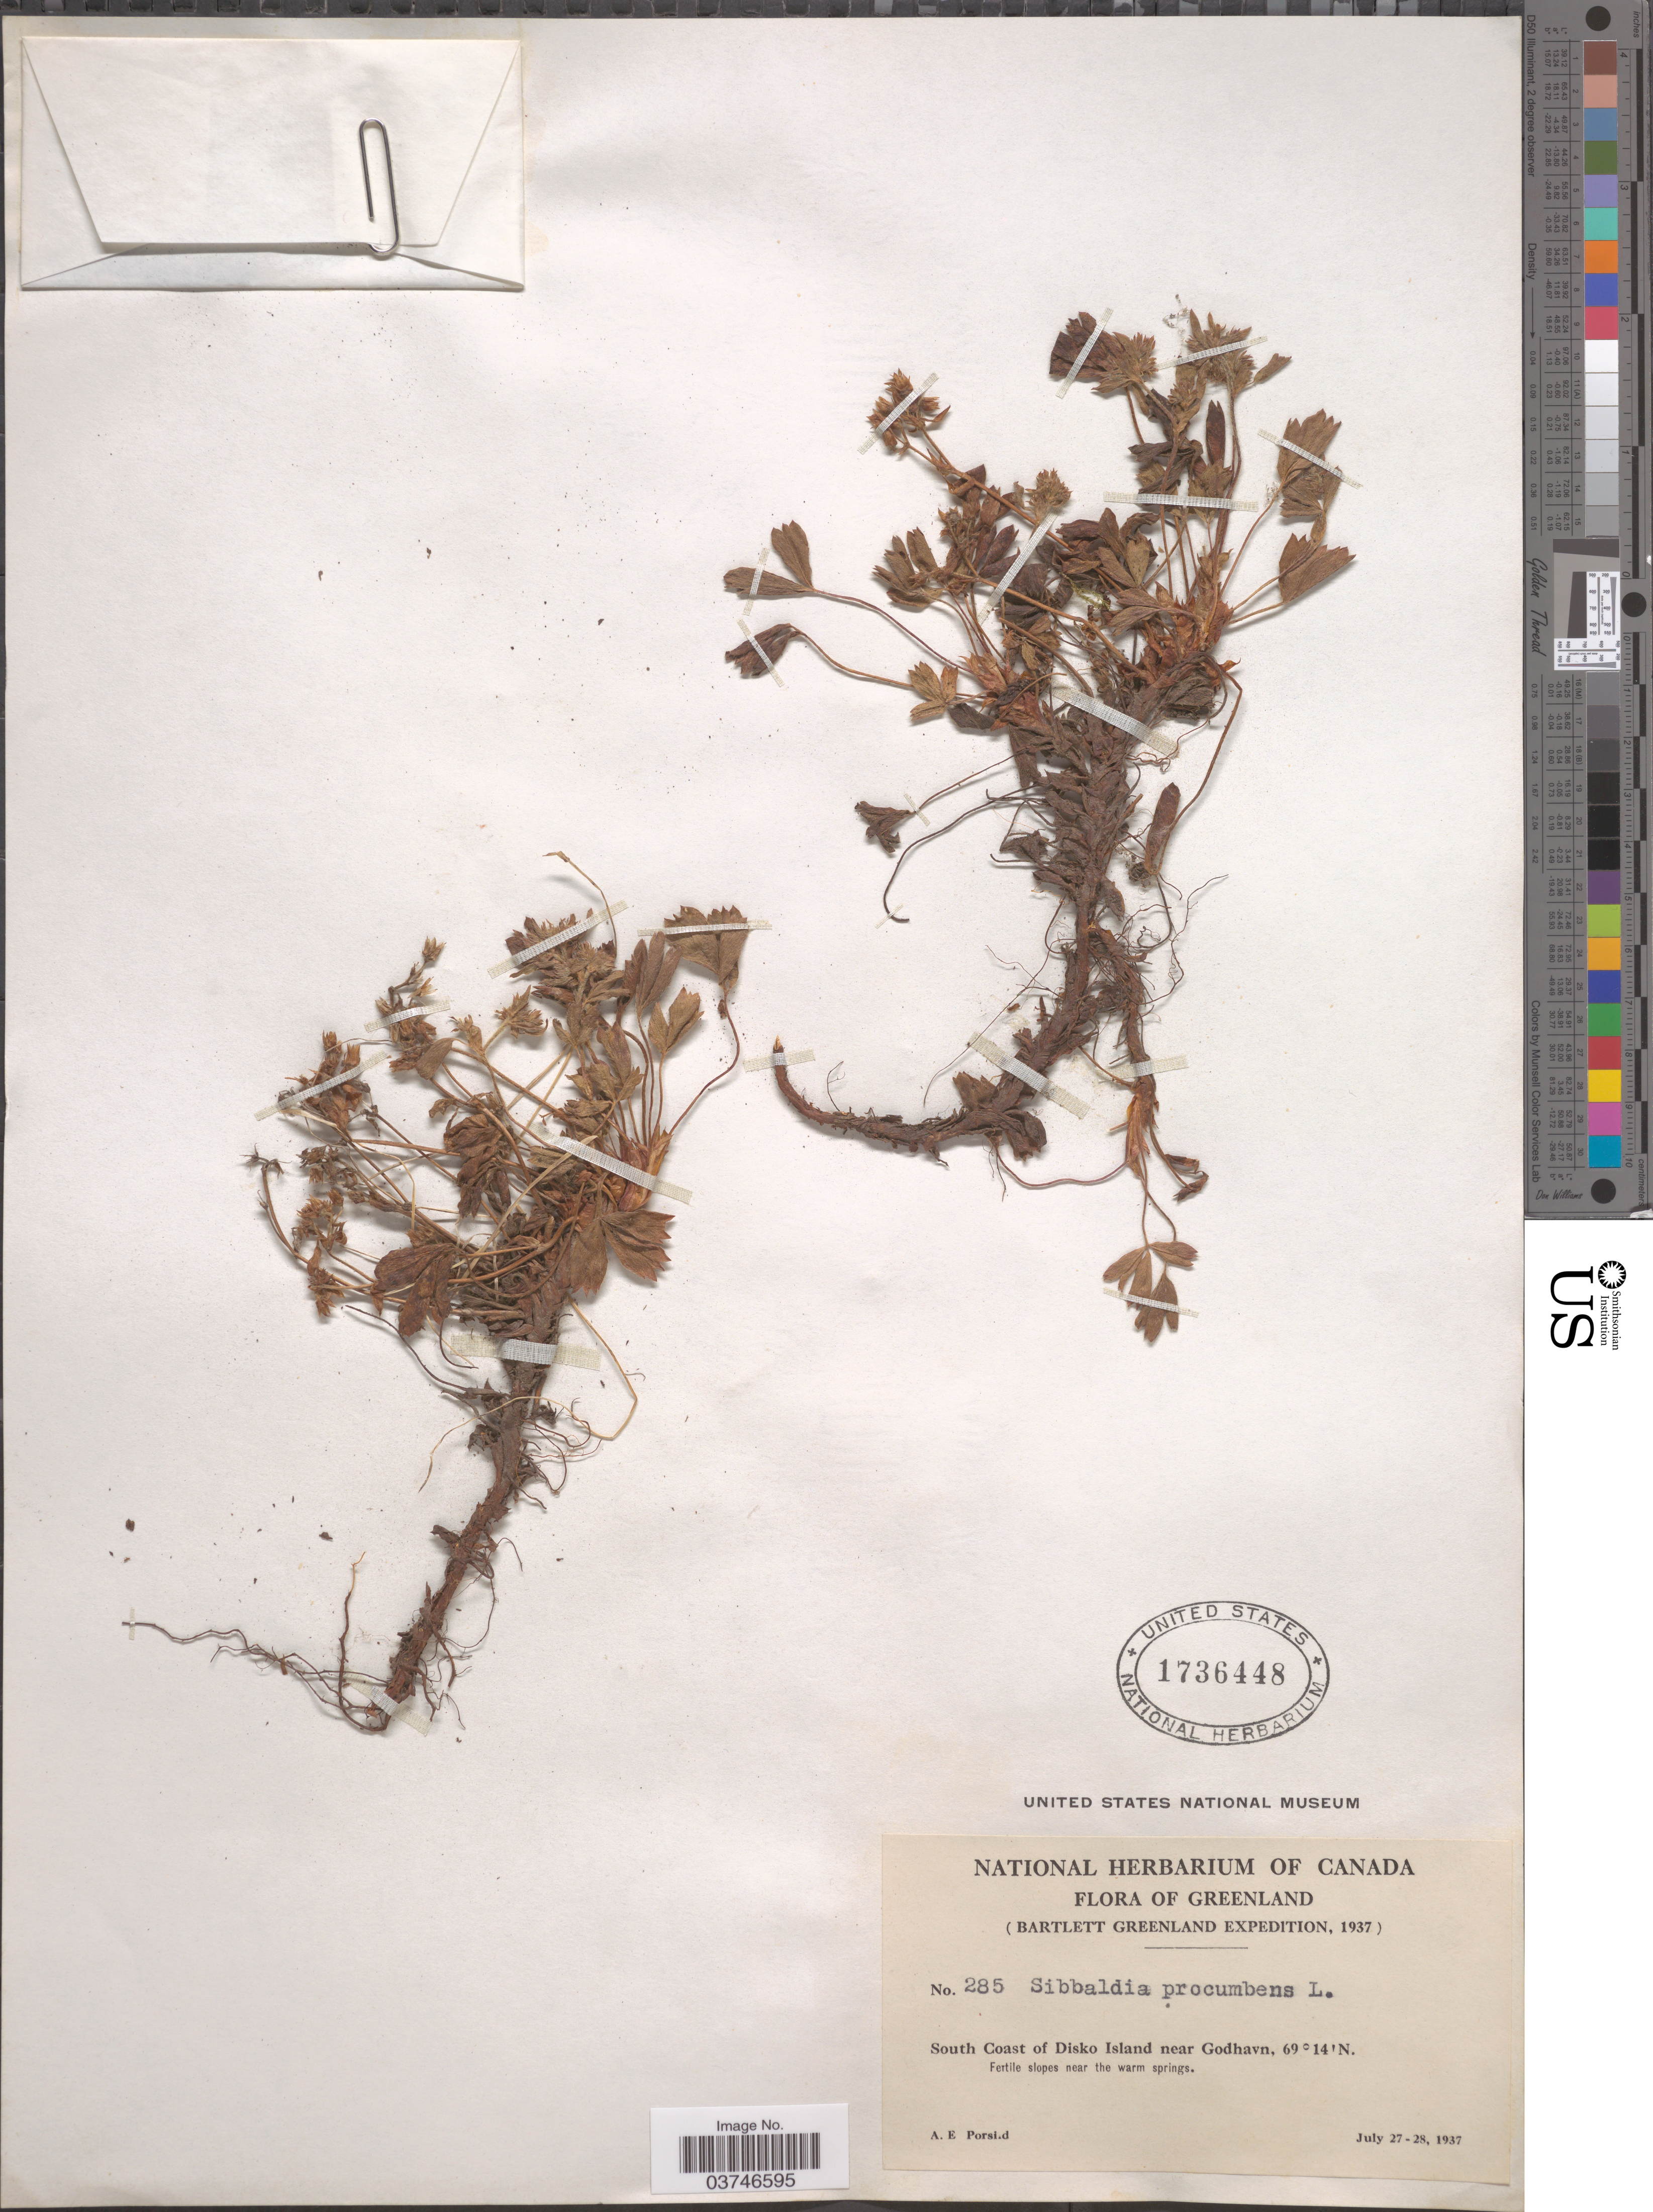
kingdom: Plantae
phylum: Tracheophyta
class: Magnoliopsida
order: Rosales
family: Rosaceae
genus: Sibbaldia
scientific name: Sibbaldia procumbens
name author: L.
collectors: A. E. Porsild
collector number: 285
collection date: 1937-07-27/1937-07-28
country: Greenland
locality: South Coast of Disko Island near Godhavn.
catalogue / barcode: US 1736448